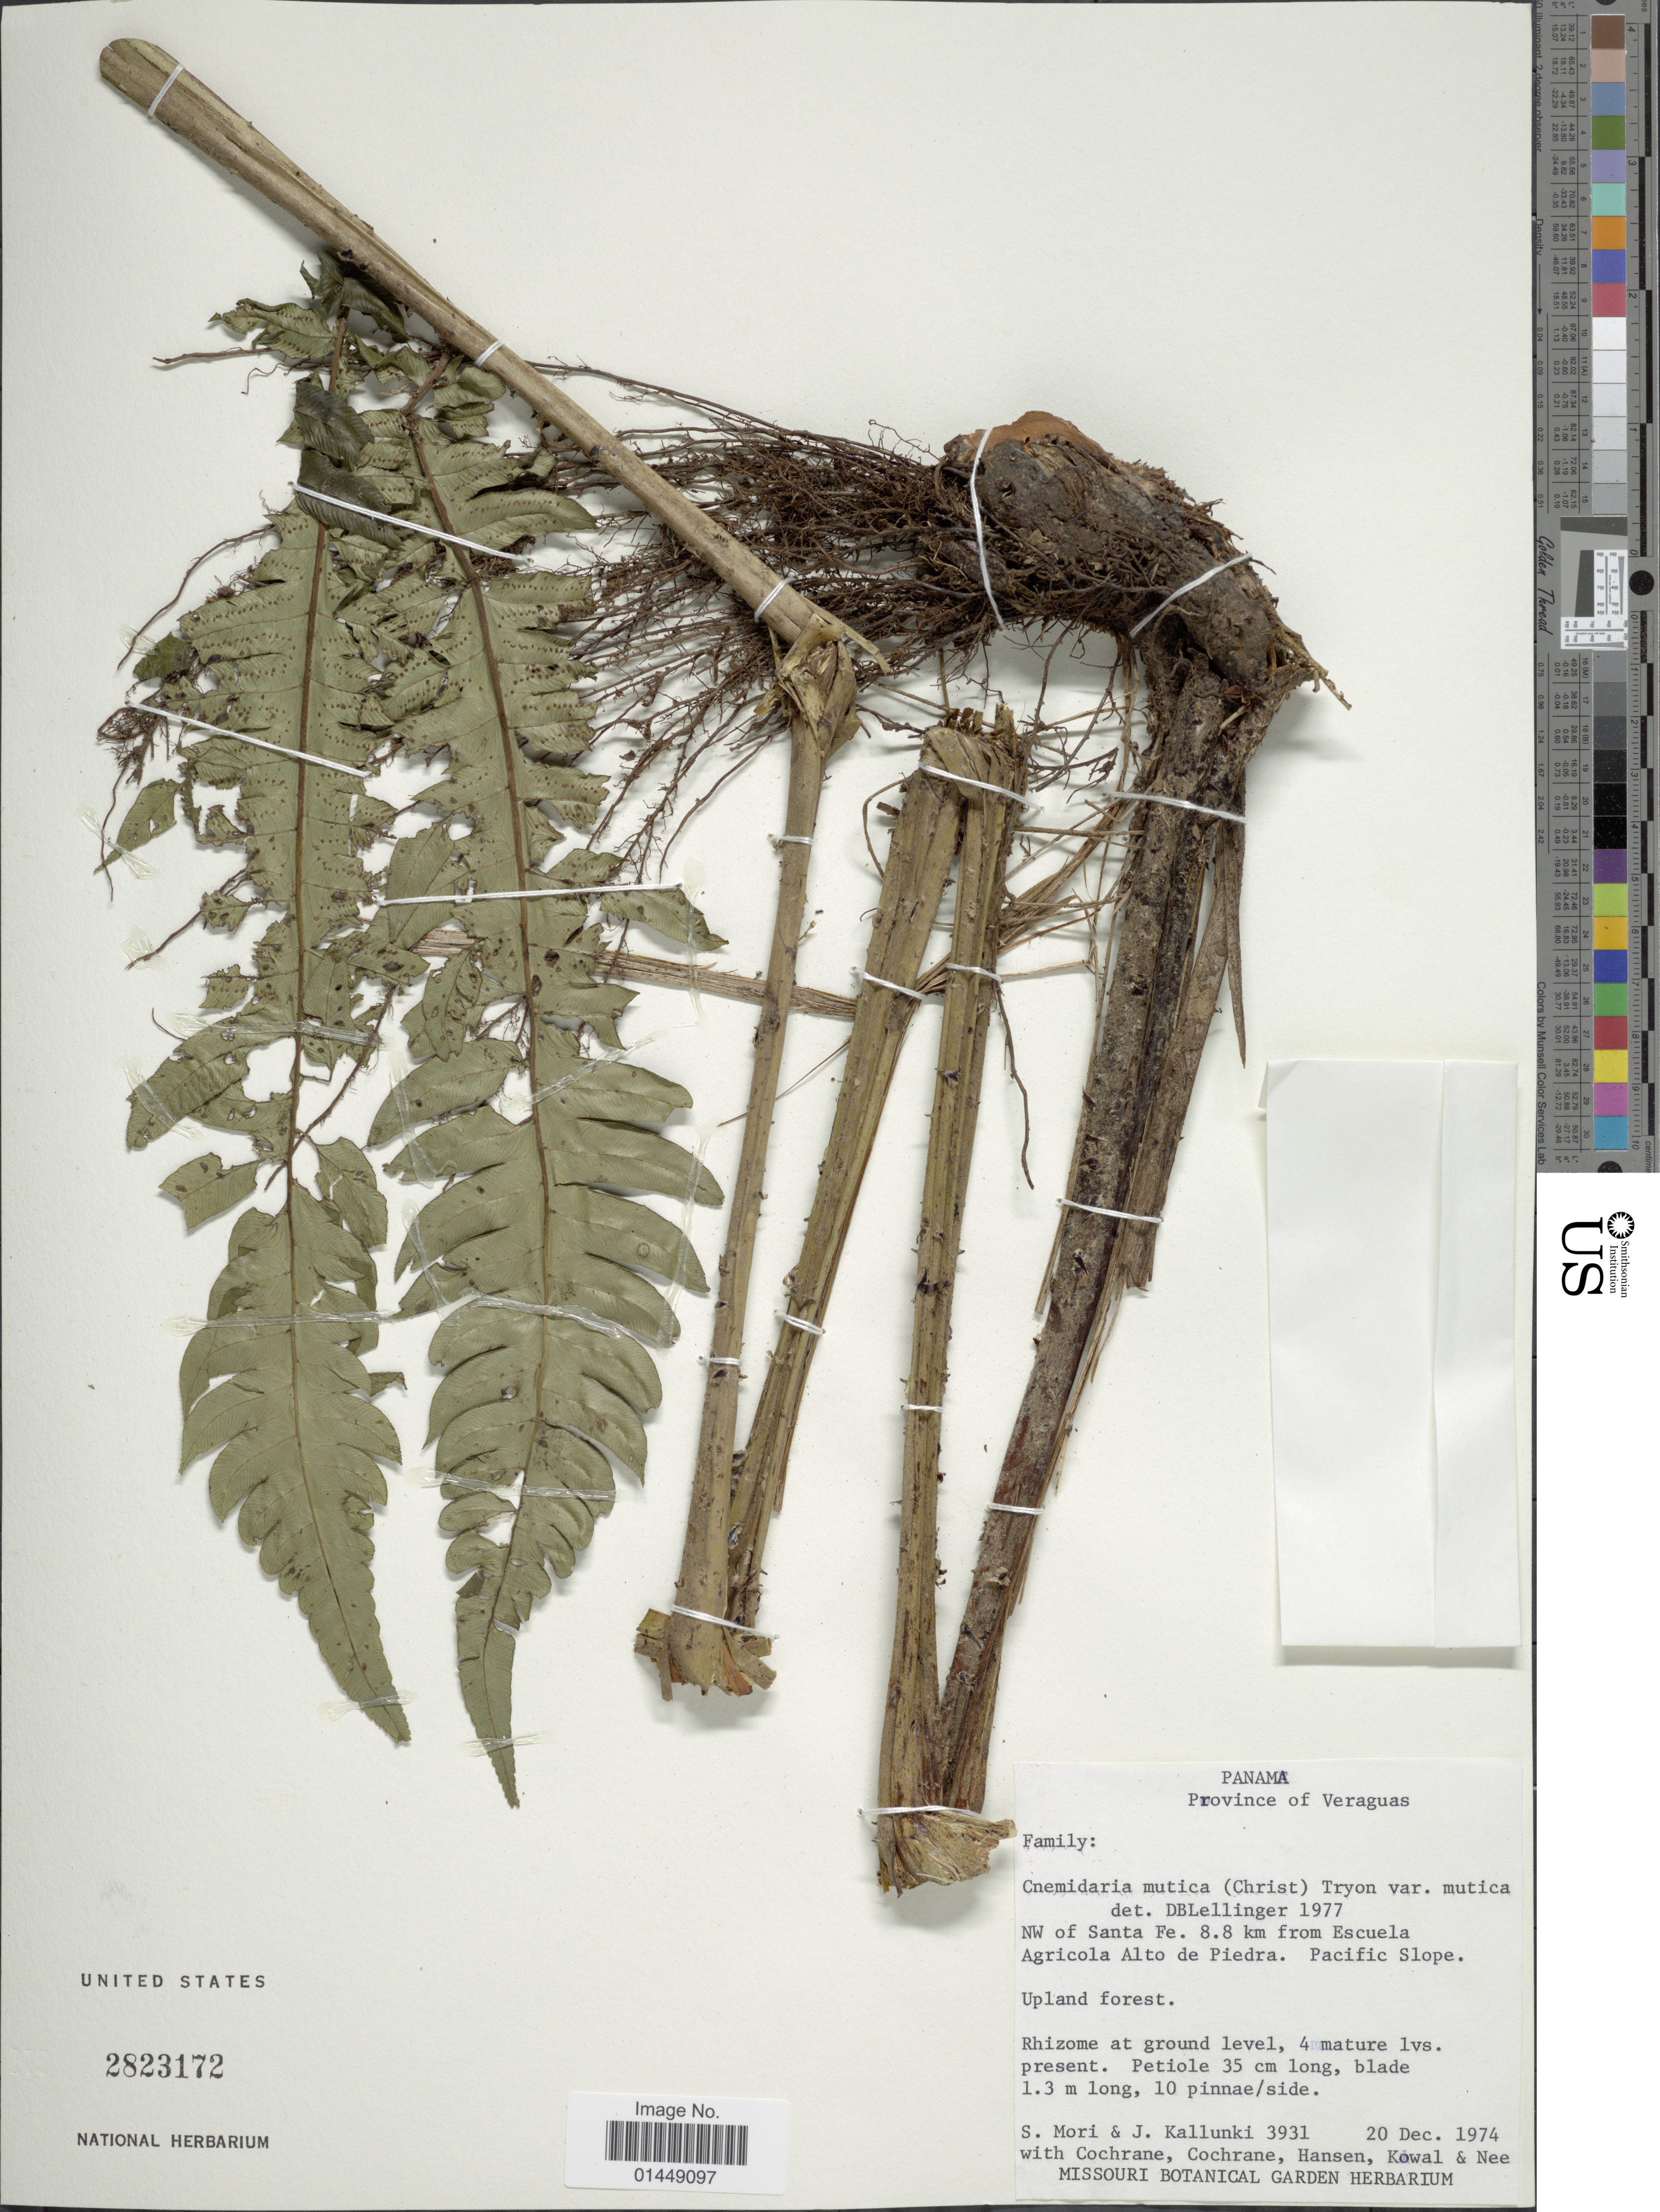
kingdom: Plantae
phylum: Tracheophyta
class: Polypodiopsida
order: Cyatheales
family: Cyatheaceae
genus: Cyathea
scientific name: Cyathea mutica var. mutica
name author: (Christ) Domin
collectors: S. Mori, J. Kallunki, Cochrane & Cochrane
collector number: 3931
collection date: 1974-12-20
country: Panama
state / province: Veraguas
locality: Province of Veraguas. NW of Santa Fe. 8.8 km from Escuela Agricola Alto de Piedra. Pacific Slope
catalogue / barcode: US 2823172